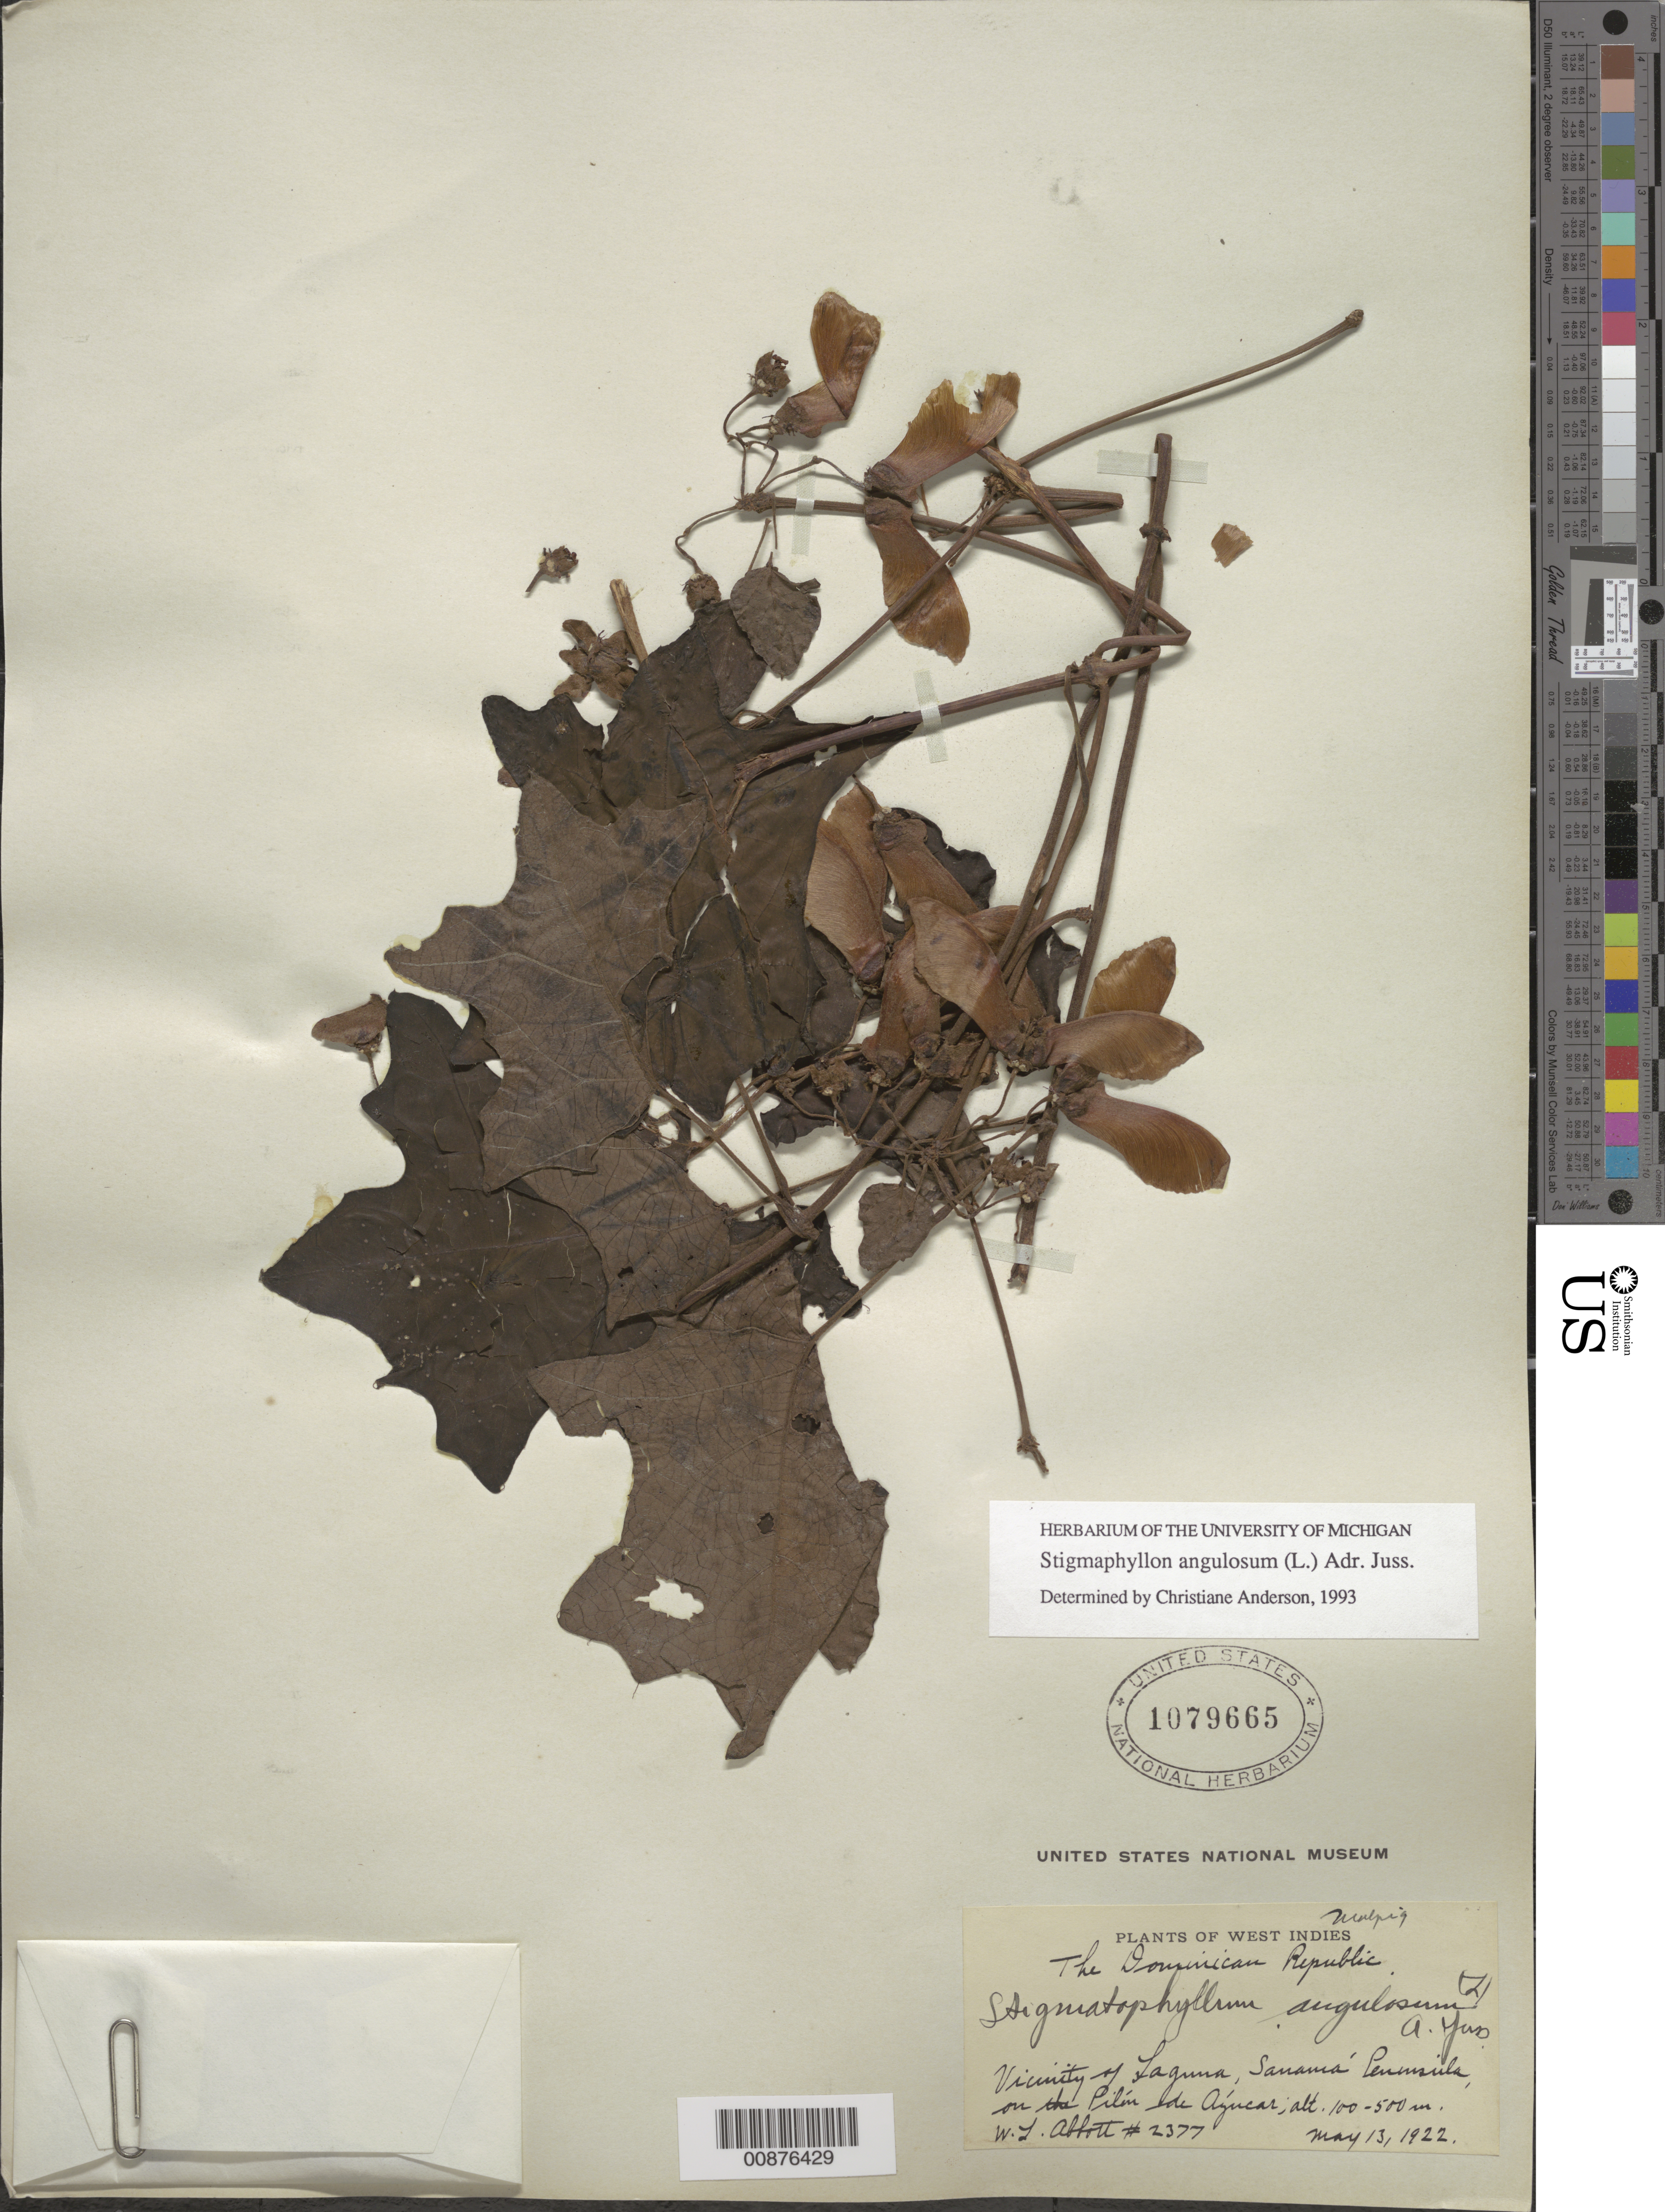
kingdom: Plantae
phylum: Tracheophyta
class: Magnoliopsida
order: Malpighiales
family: Malpighiaceae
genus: Stigmaphyllon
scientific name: Stigmaphyllon angulosum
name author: (L.) A. Juss.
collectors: W. L. Abbott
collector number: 2377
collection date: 1922-05-13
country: Dominican Republic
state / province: Samaná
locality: West Indies. Vicinity of Laguna, Sanamá Peninsula, on the Pilón de Azúcar.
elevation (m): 100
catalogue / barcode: US 1079665